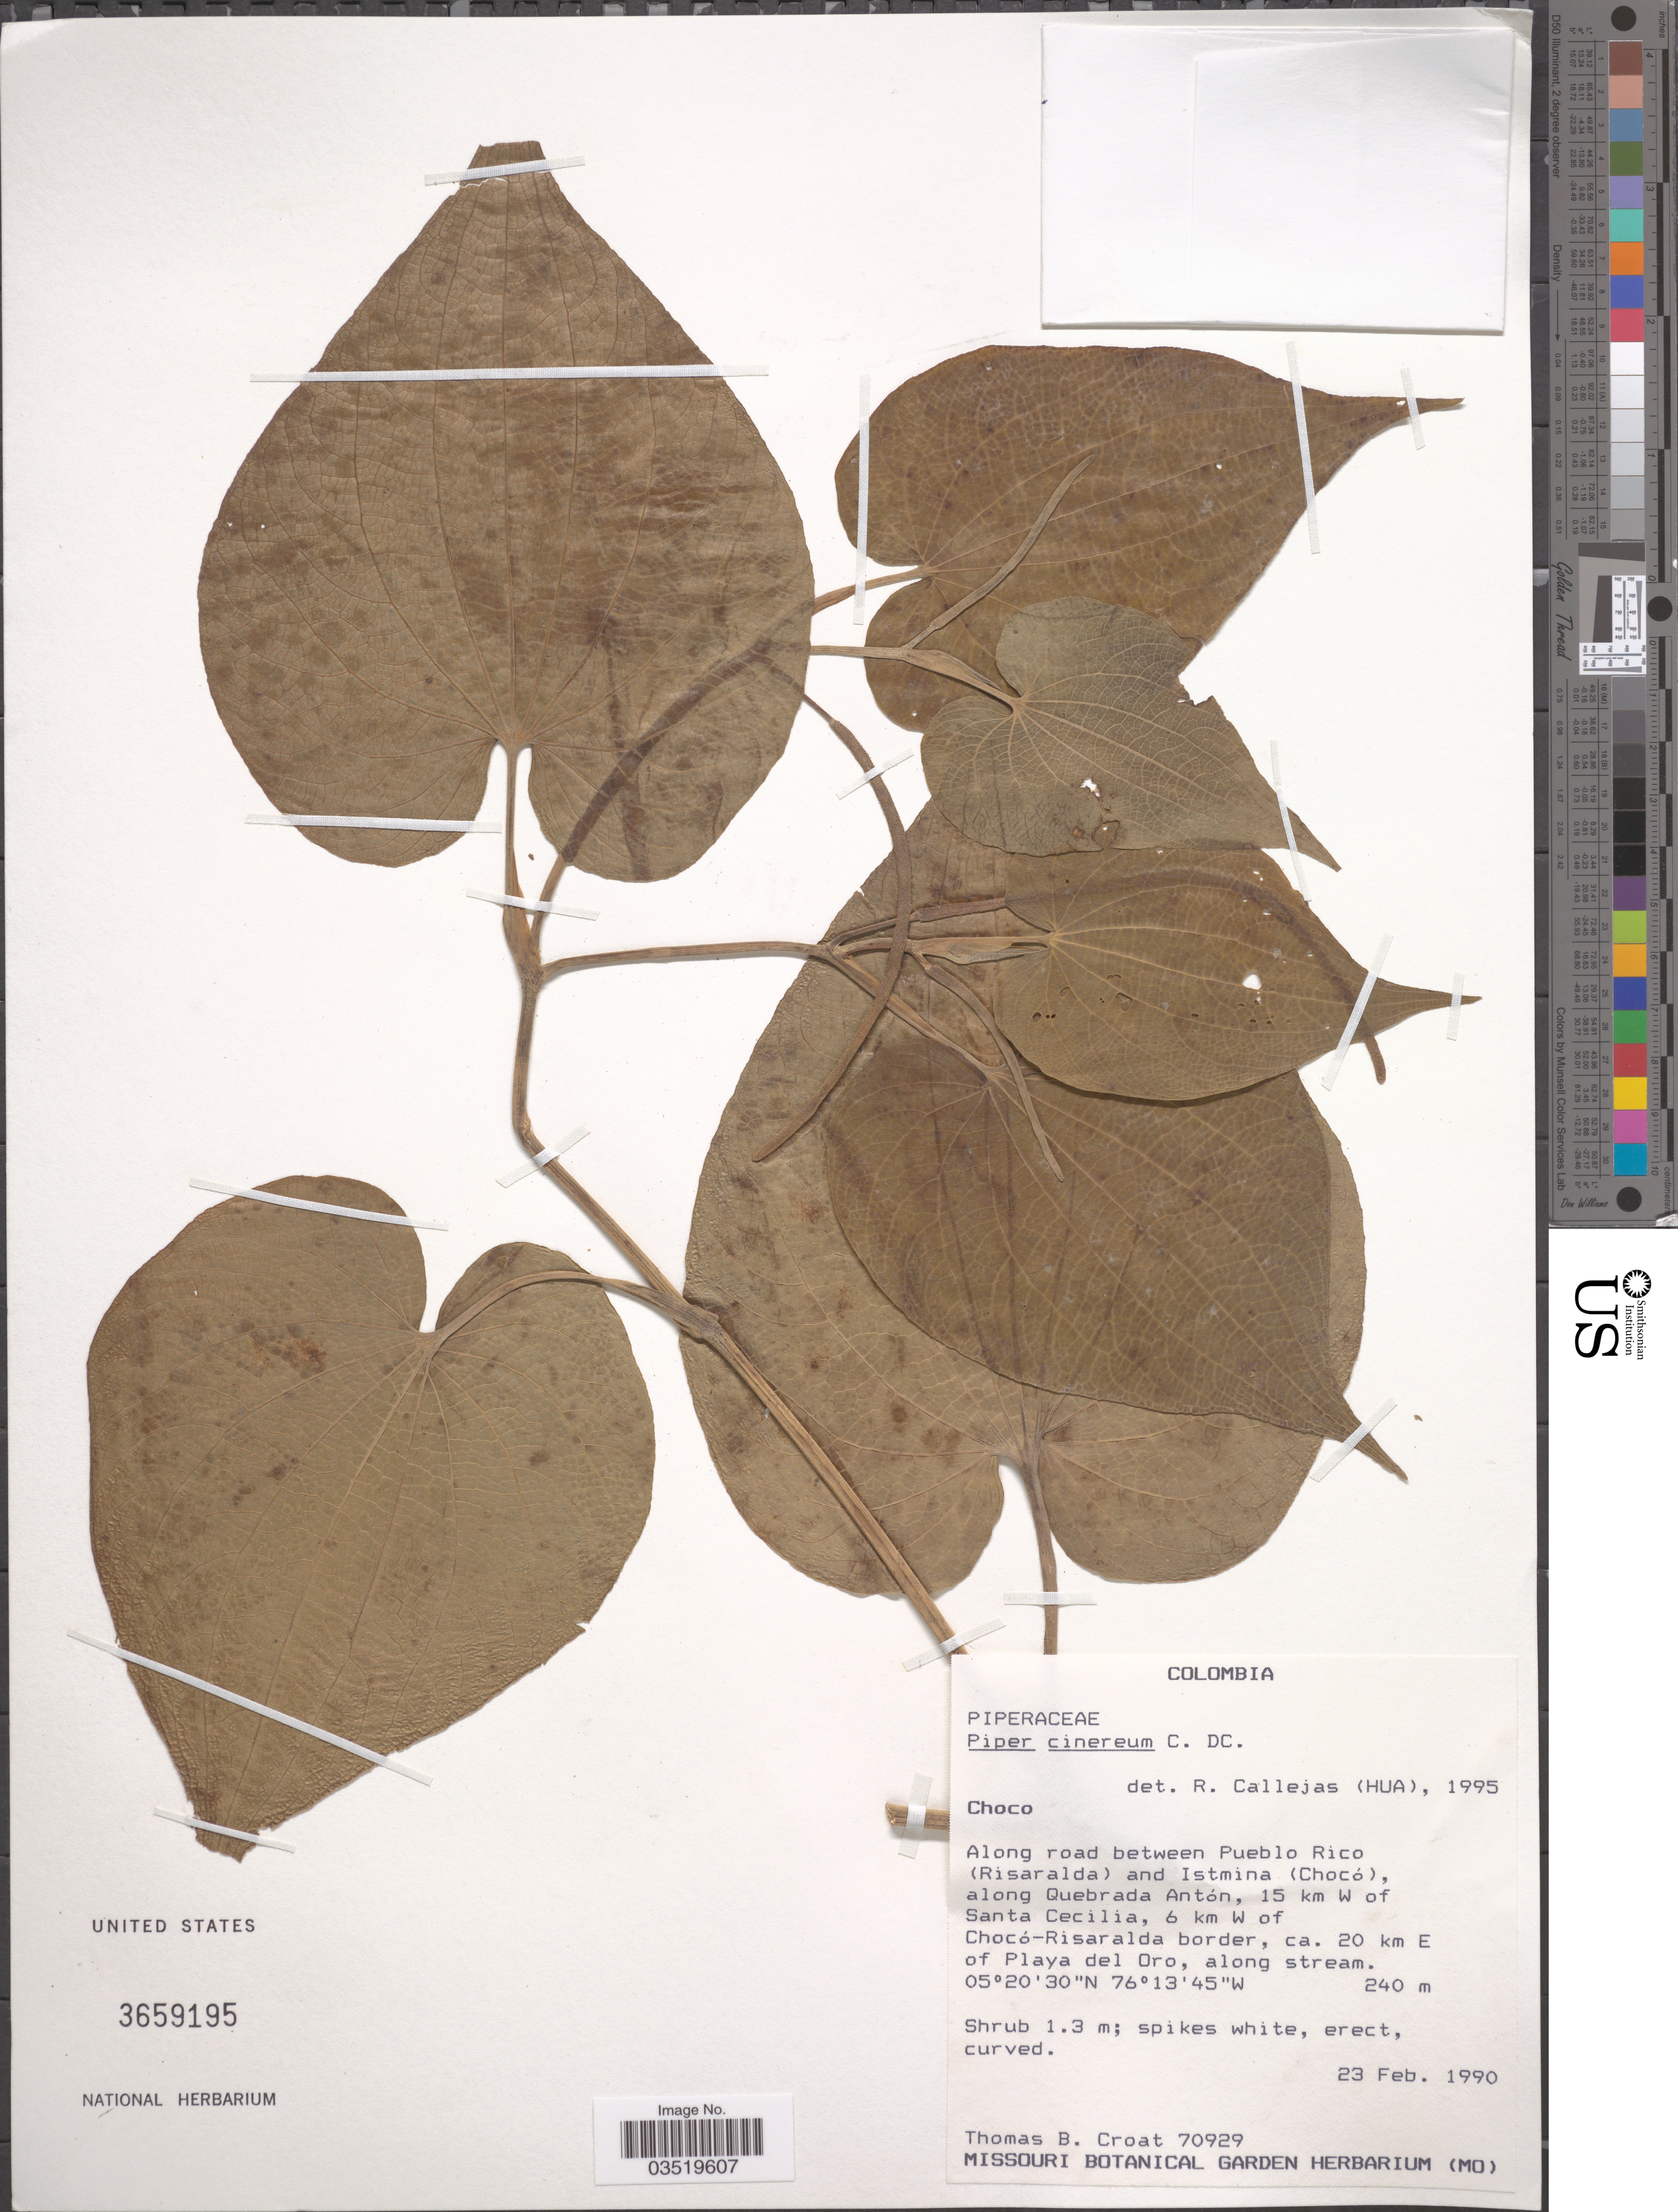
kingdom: Plantae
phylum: Tracheophyta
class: Magnoliopsida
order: Piperales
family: Piperaceae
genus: Piper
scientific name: Piper cinereum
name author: C. DC.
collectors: T. B. Croat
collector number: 70929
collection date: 1990-02-23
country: Colombia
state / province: Chocó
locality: Along road between Pueblo Rico (Risaralda) and Istmina (Chocó), along Quebrada Antón, 15 km W of Santa Cecilia, 6 km W of Chocó-Risaralda border, ca. 20 km E of Playa del Oro, along stream.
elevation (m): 240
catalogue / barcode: US 3659195